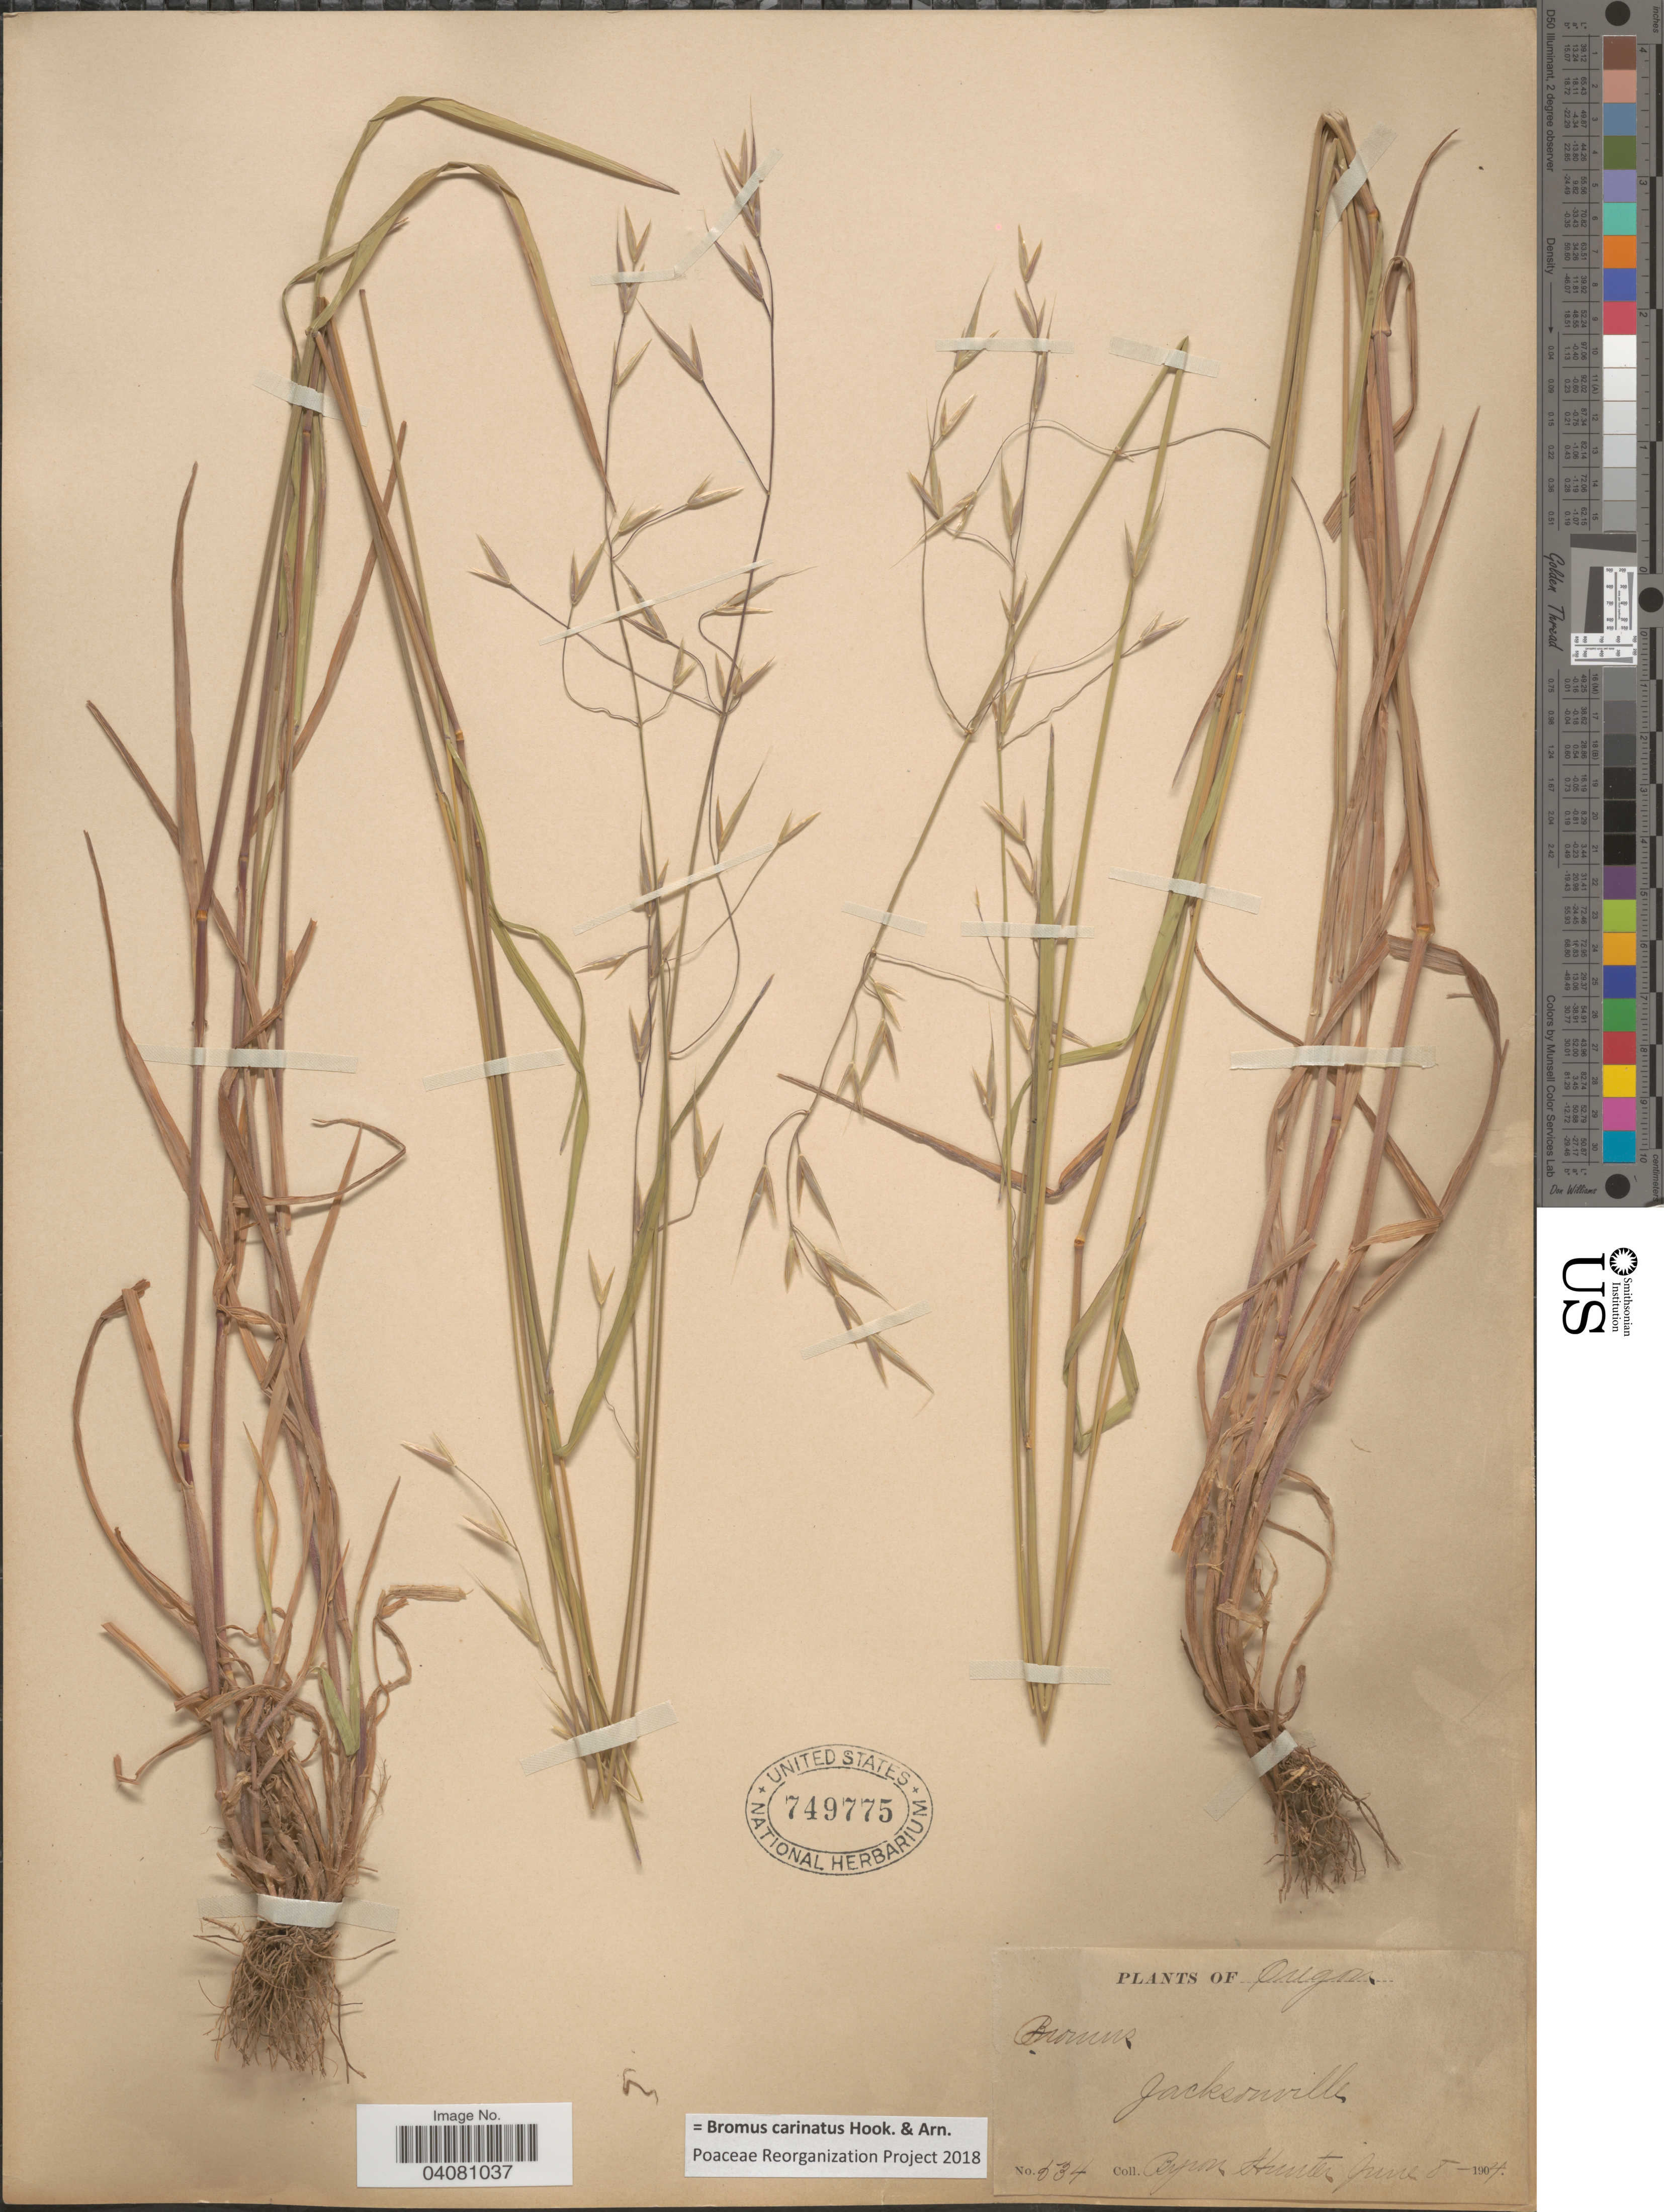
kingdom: Plantae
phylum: Tracheophyta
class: Liliopsida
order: Poales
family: Poaceae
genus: Bromus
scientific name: Bromus carinatus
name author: Hook. & Arn.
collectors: B. Hunter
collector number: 534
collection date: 1904-06-08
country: United States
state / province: Oregon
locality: Jacksonvillle.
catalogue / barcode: US 749775